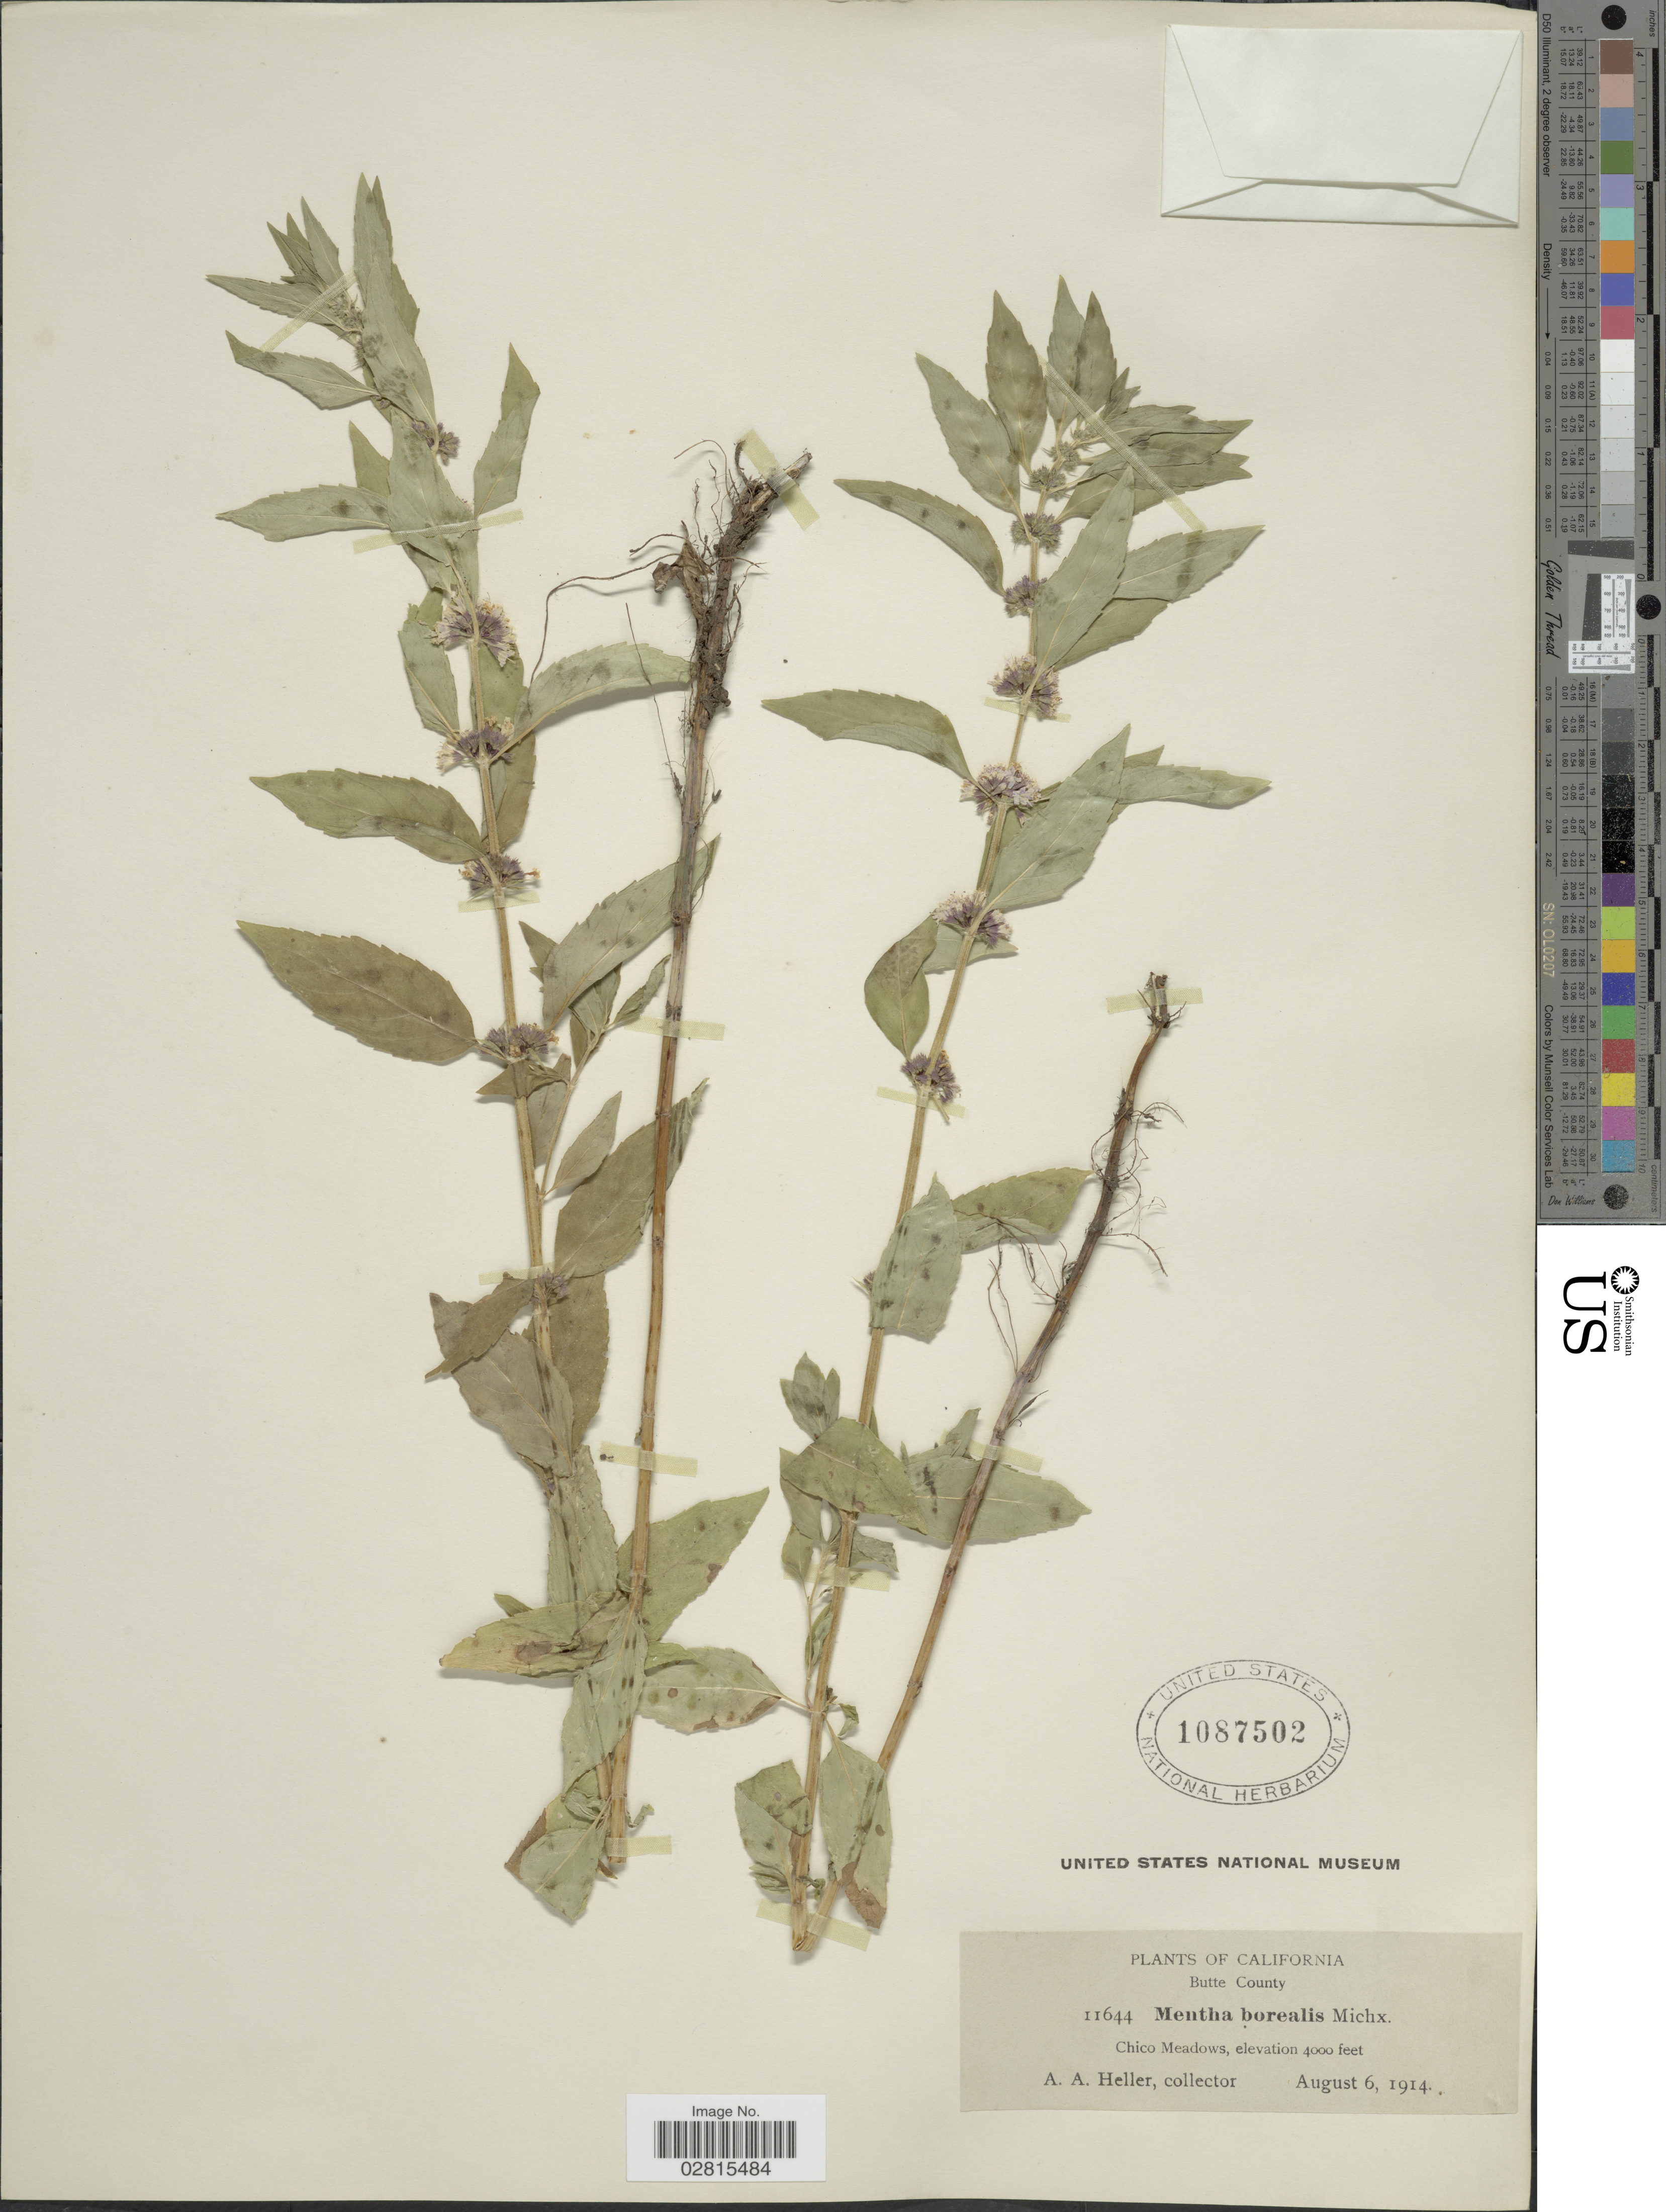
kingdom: Plantae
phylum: Tracheophyta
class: Magnoliopsida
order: Lamiales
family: Lamiaceae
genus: Mentha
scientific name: Mentha canadensis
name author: L.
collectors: A. A. Heller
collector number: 11644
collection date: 1914-08-06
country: United States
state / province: California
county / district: Butte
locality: Butte County, Chico meadows.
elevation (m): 1219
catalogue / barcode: US 1087502